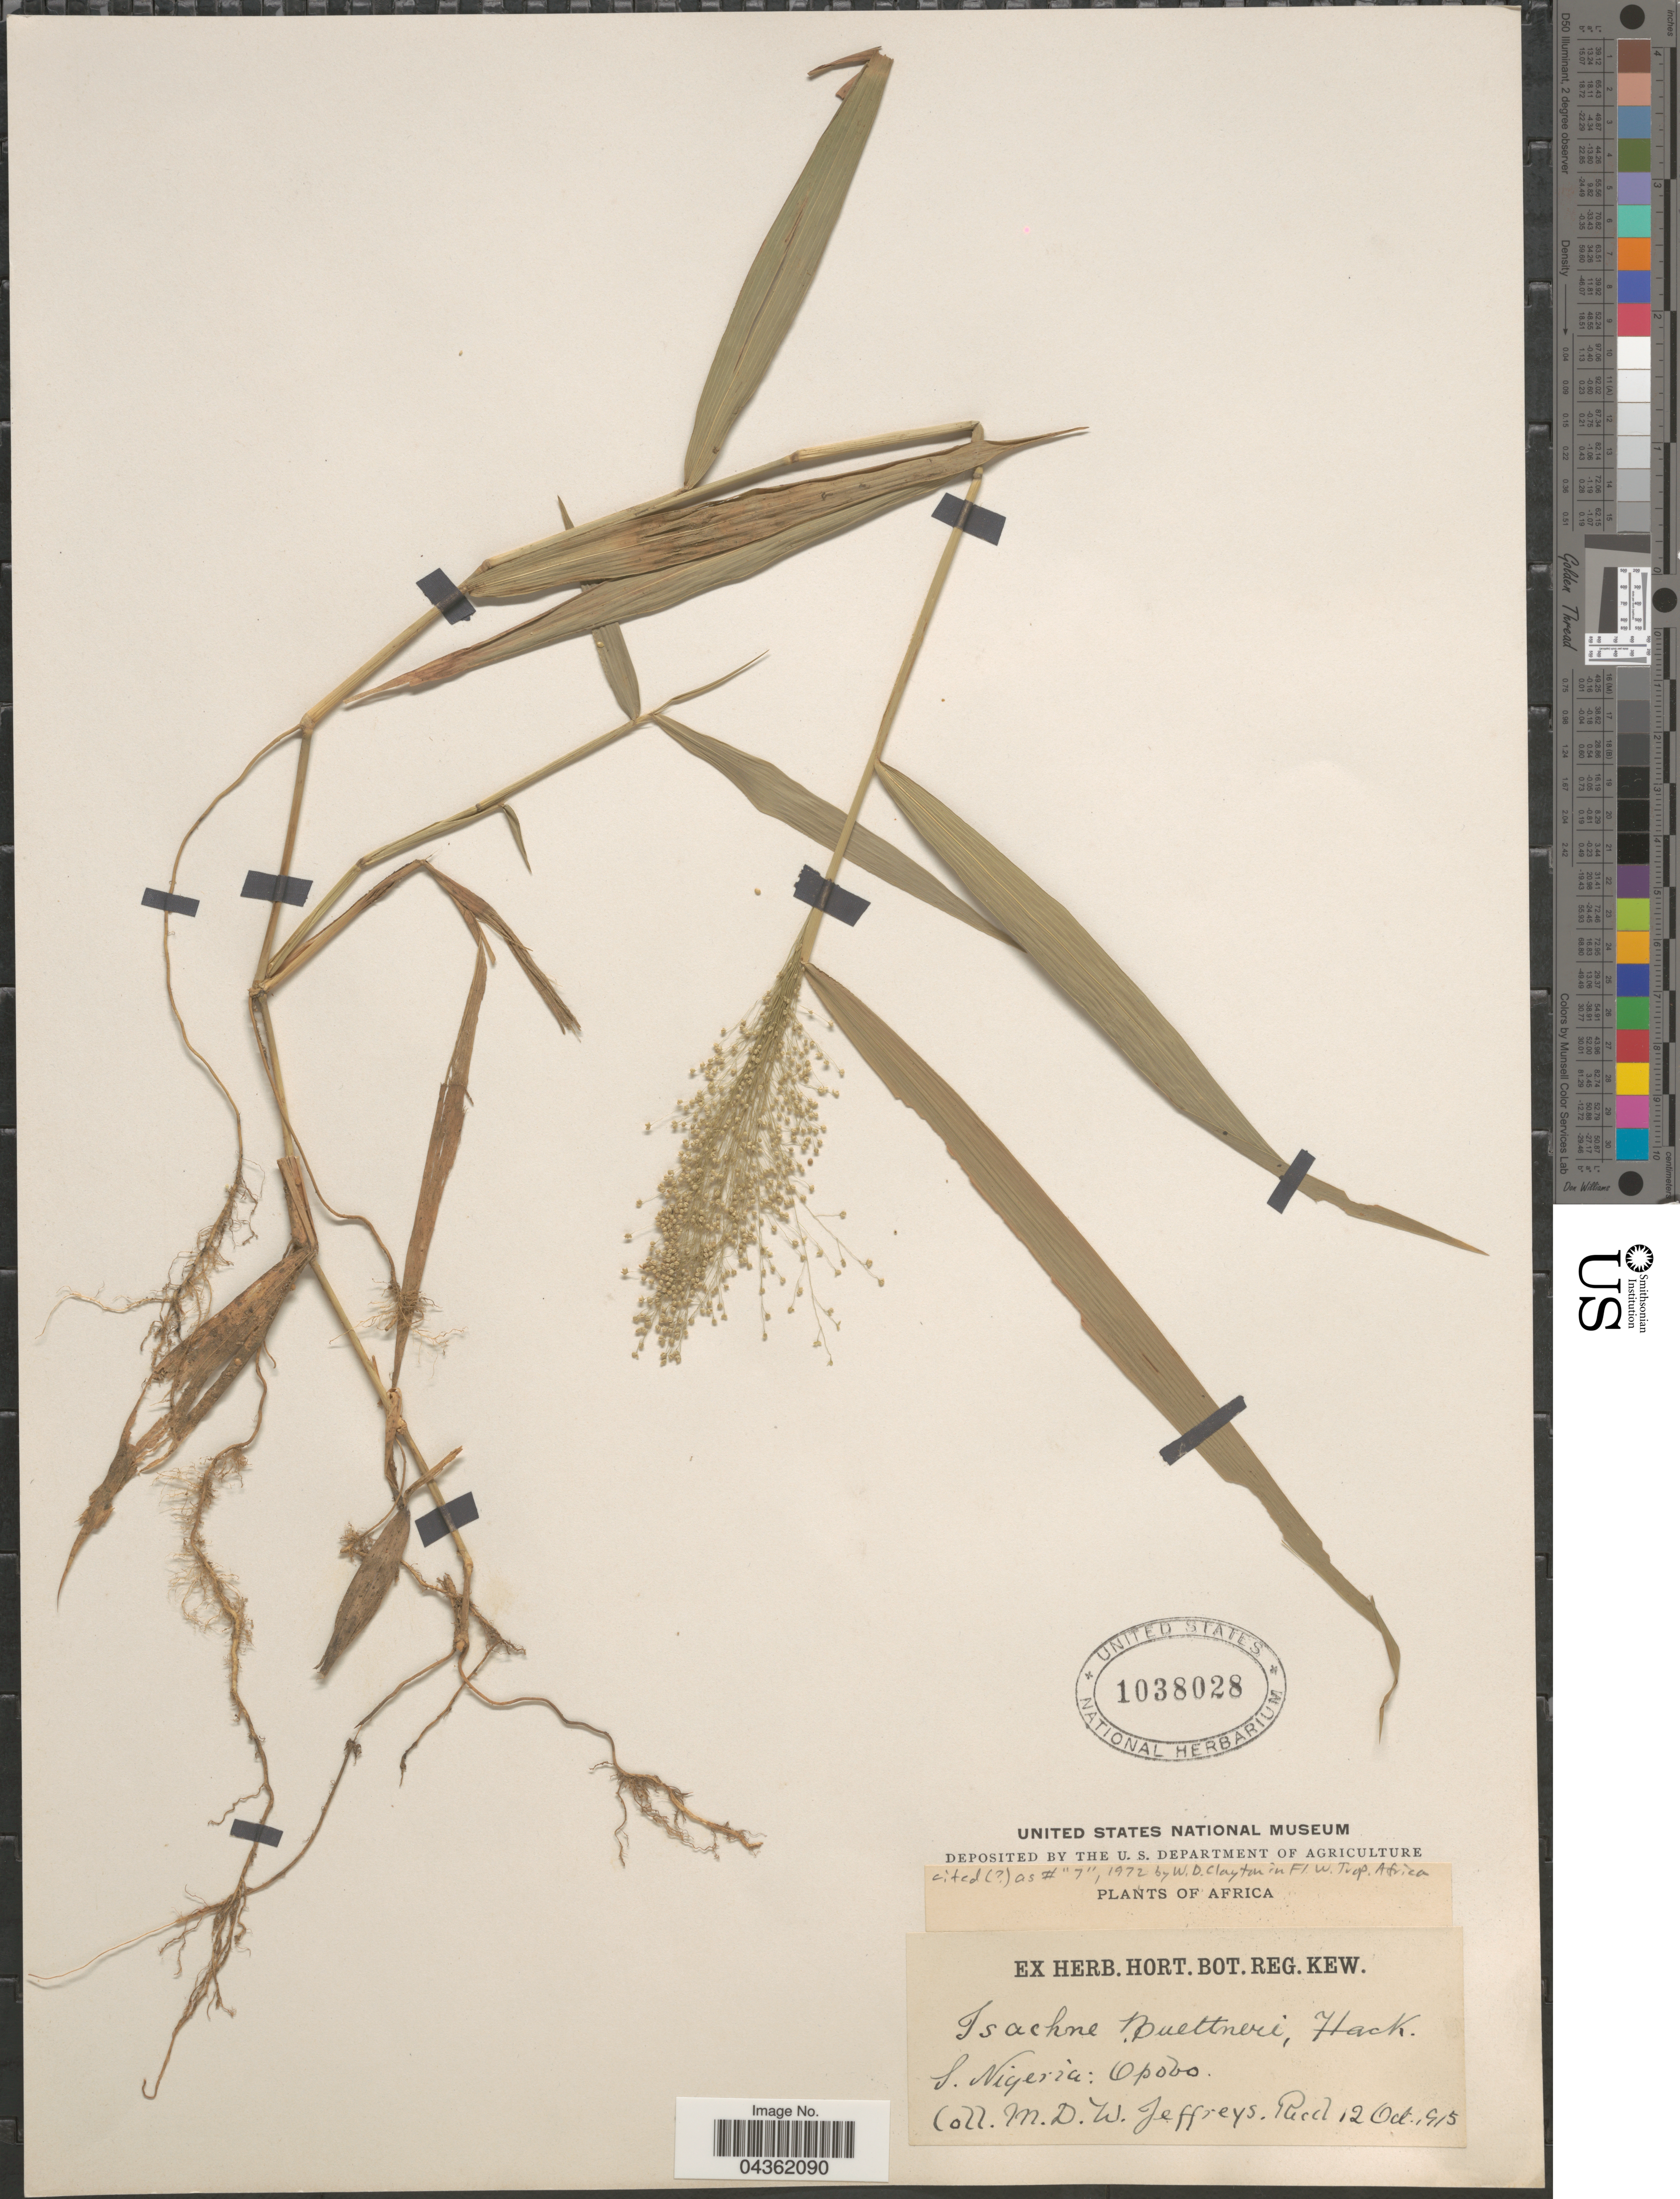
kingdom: Plantae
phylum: Tracheophyta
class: Liliopsida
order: Poales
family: Poaceae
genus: Isachne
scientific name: Isachne albens var. buettneri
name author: (Veldkamp & Buettm.) Veldkamp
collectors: M. Jeffreys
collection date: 1915-10-12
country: Nigeria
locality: S. Nigeria: Opobo.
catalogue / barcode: US 1038028